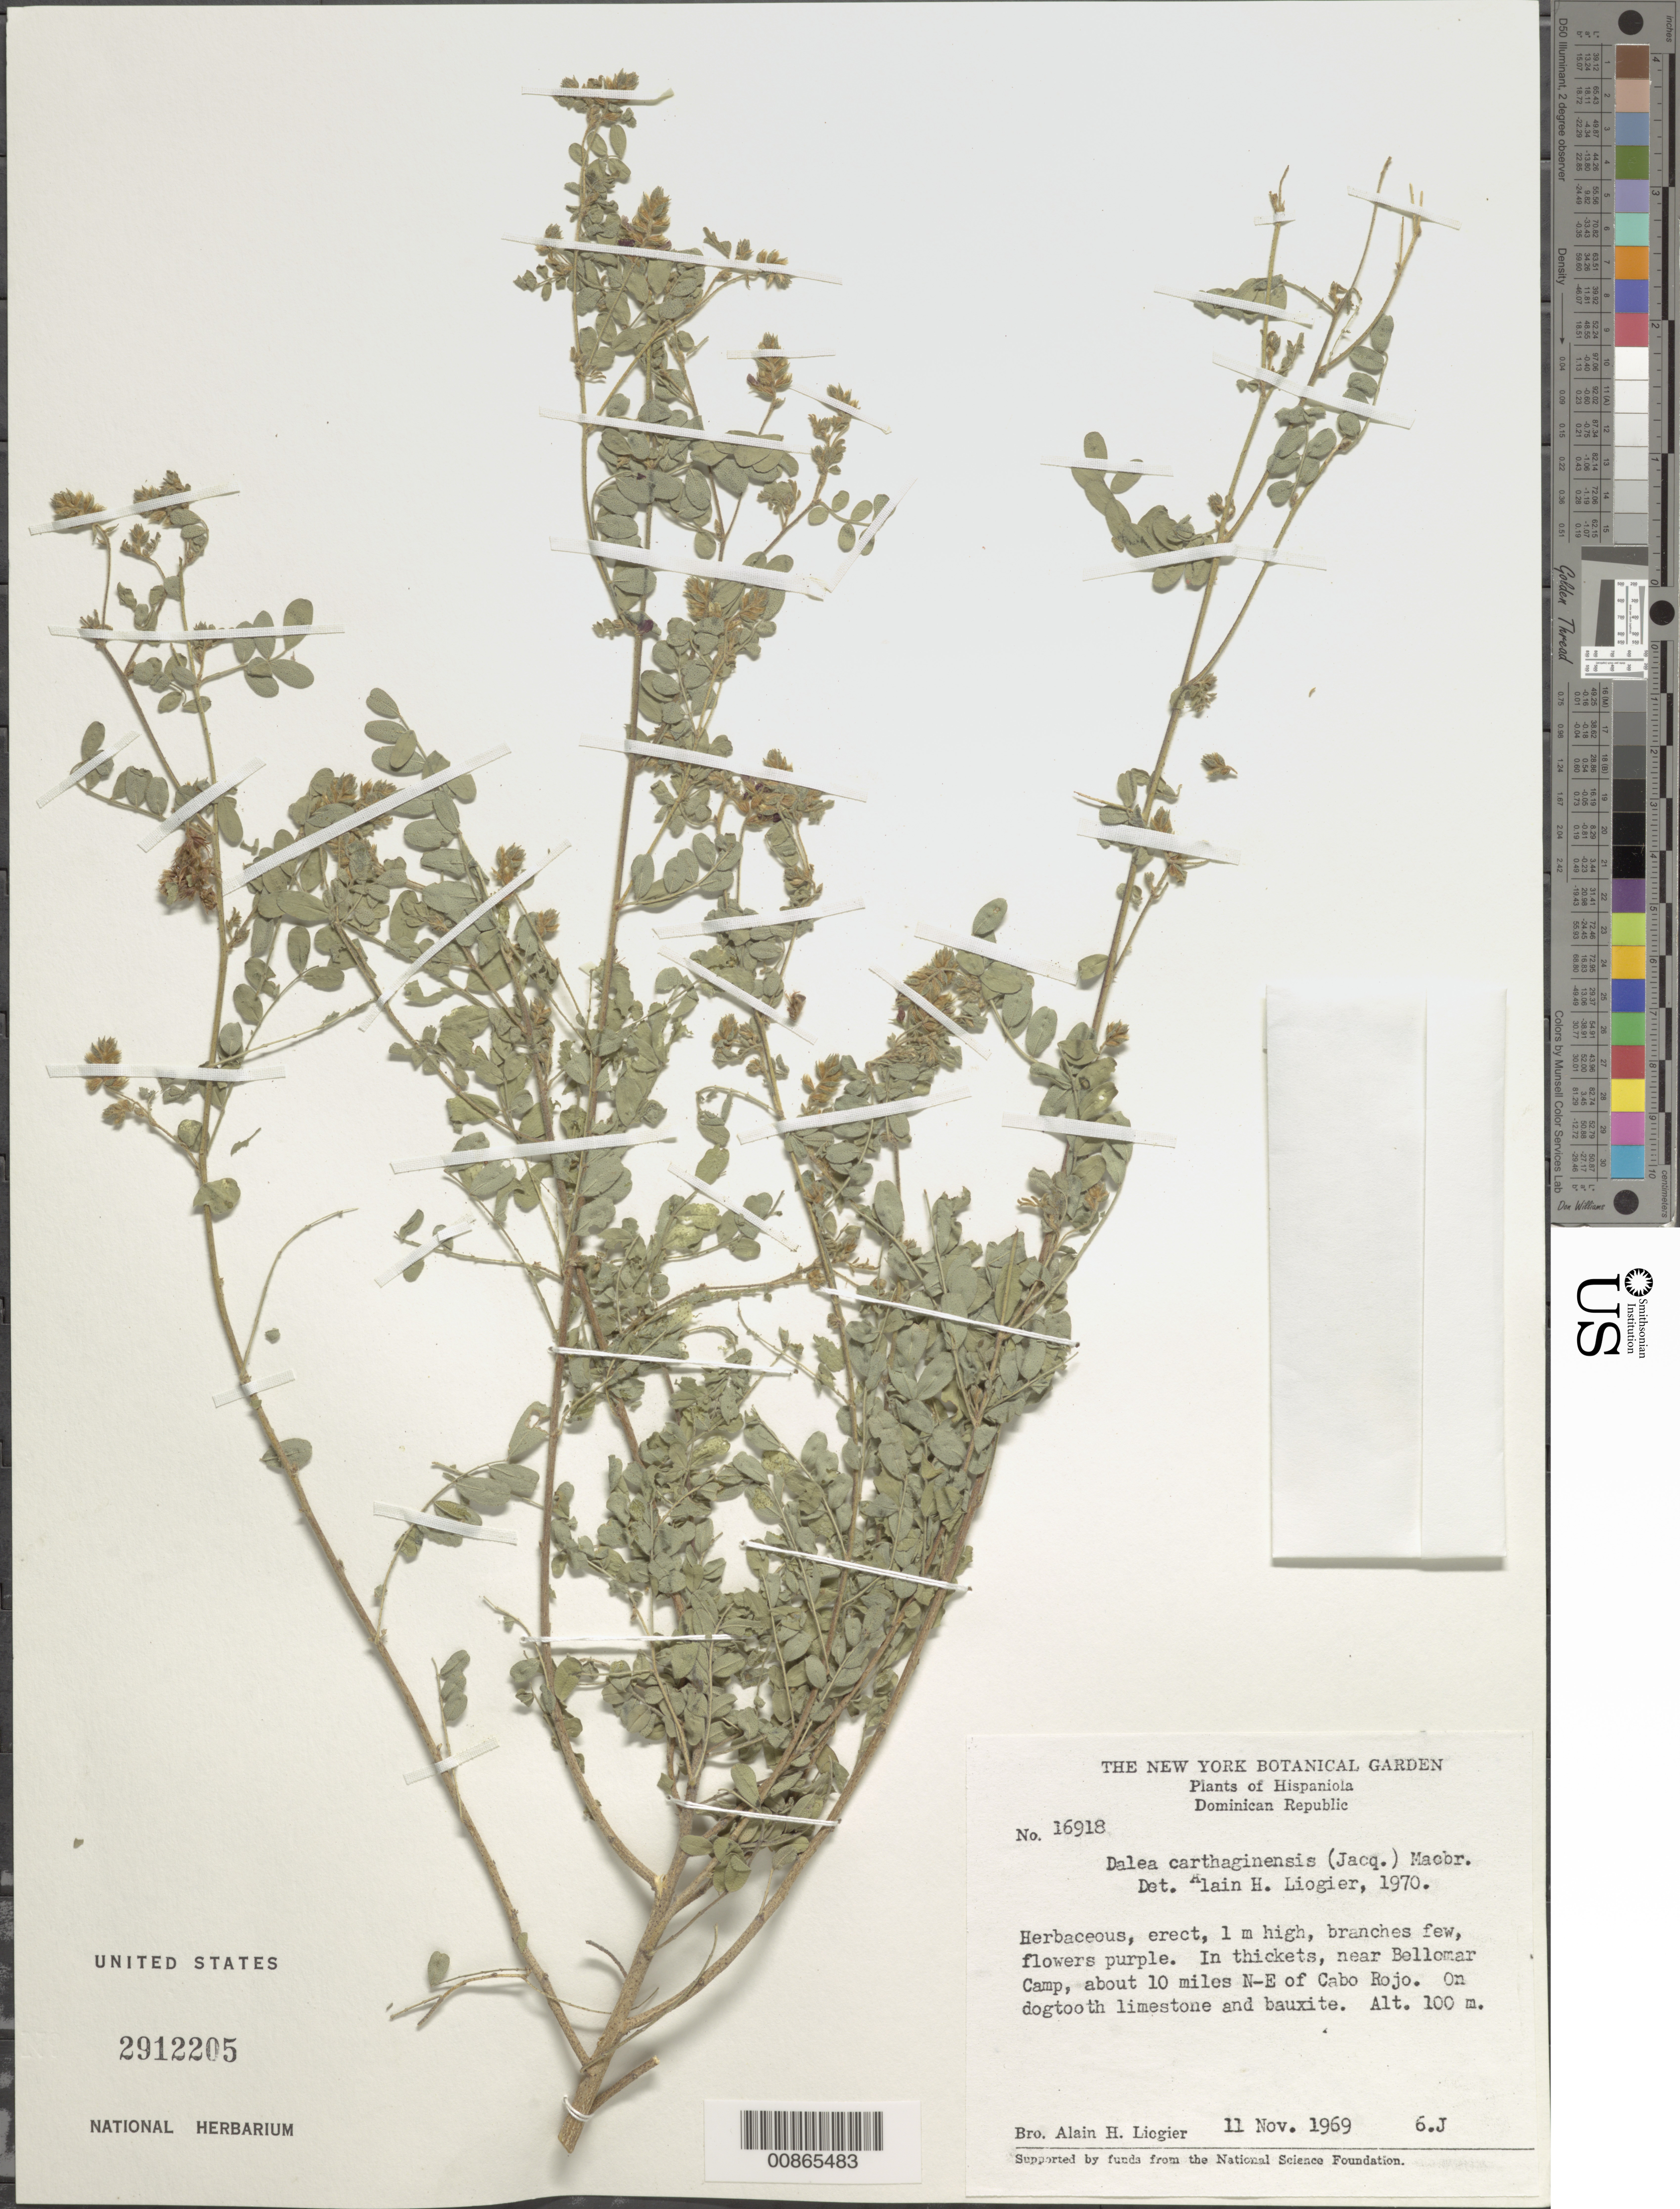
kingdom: Plantae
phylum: Tracheophyta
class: Magnoliopsida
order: Fabales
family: Fabaceae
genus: Dalea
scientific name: Dalea carthagenensis var. carthagenensis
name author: (Jacq.) J.F. Macbr.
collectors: A. H. Liogier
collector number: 16918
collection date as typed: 11 Nov 1969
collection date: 1969-11-11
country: Dominican Republic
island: Hispaniola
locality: Near Bellomar Camp, about 10 miles NE of Cabo Rojo.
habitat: In thickets, on dogtooth limestone and bauxite.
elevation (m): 100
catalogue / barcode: US 2912205